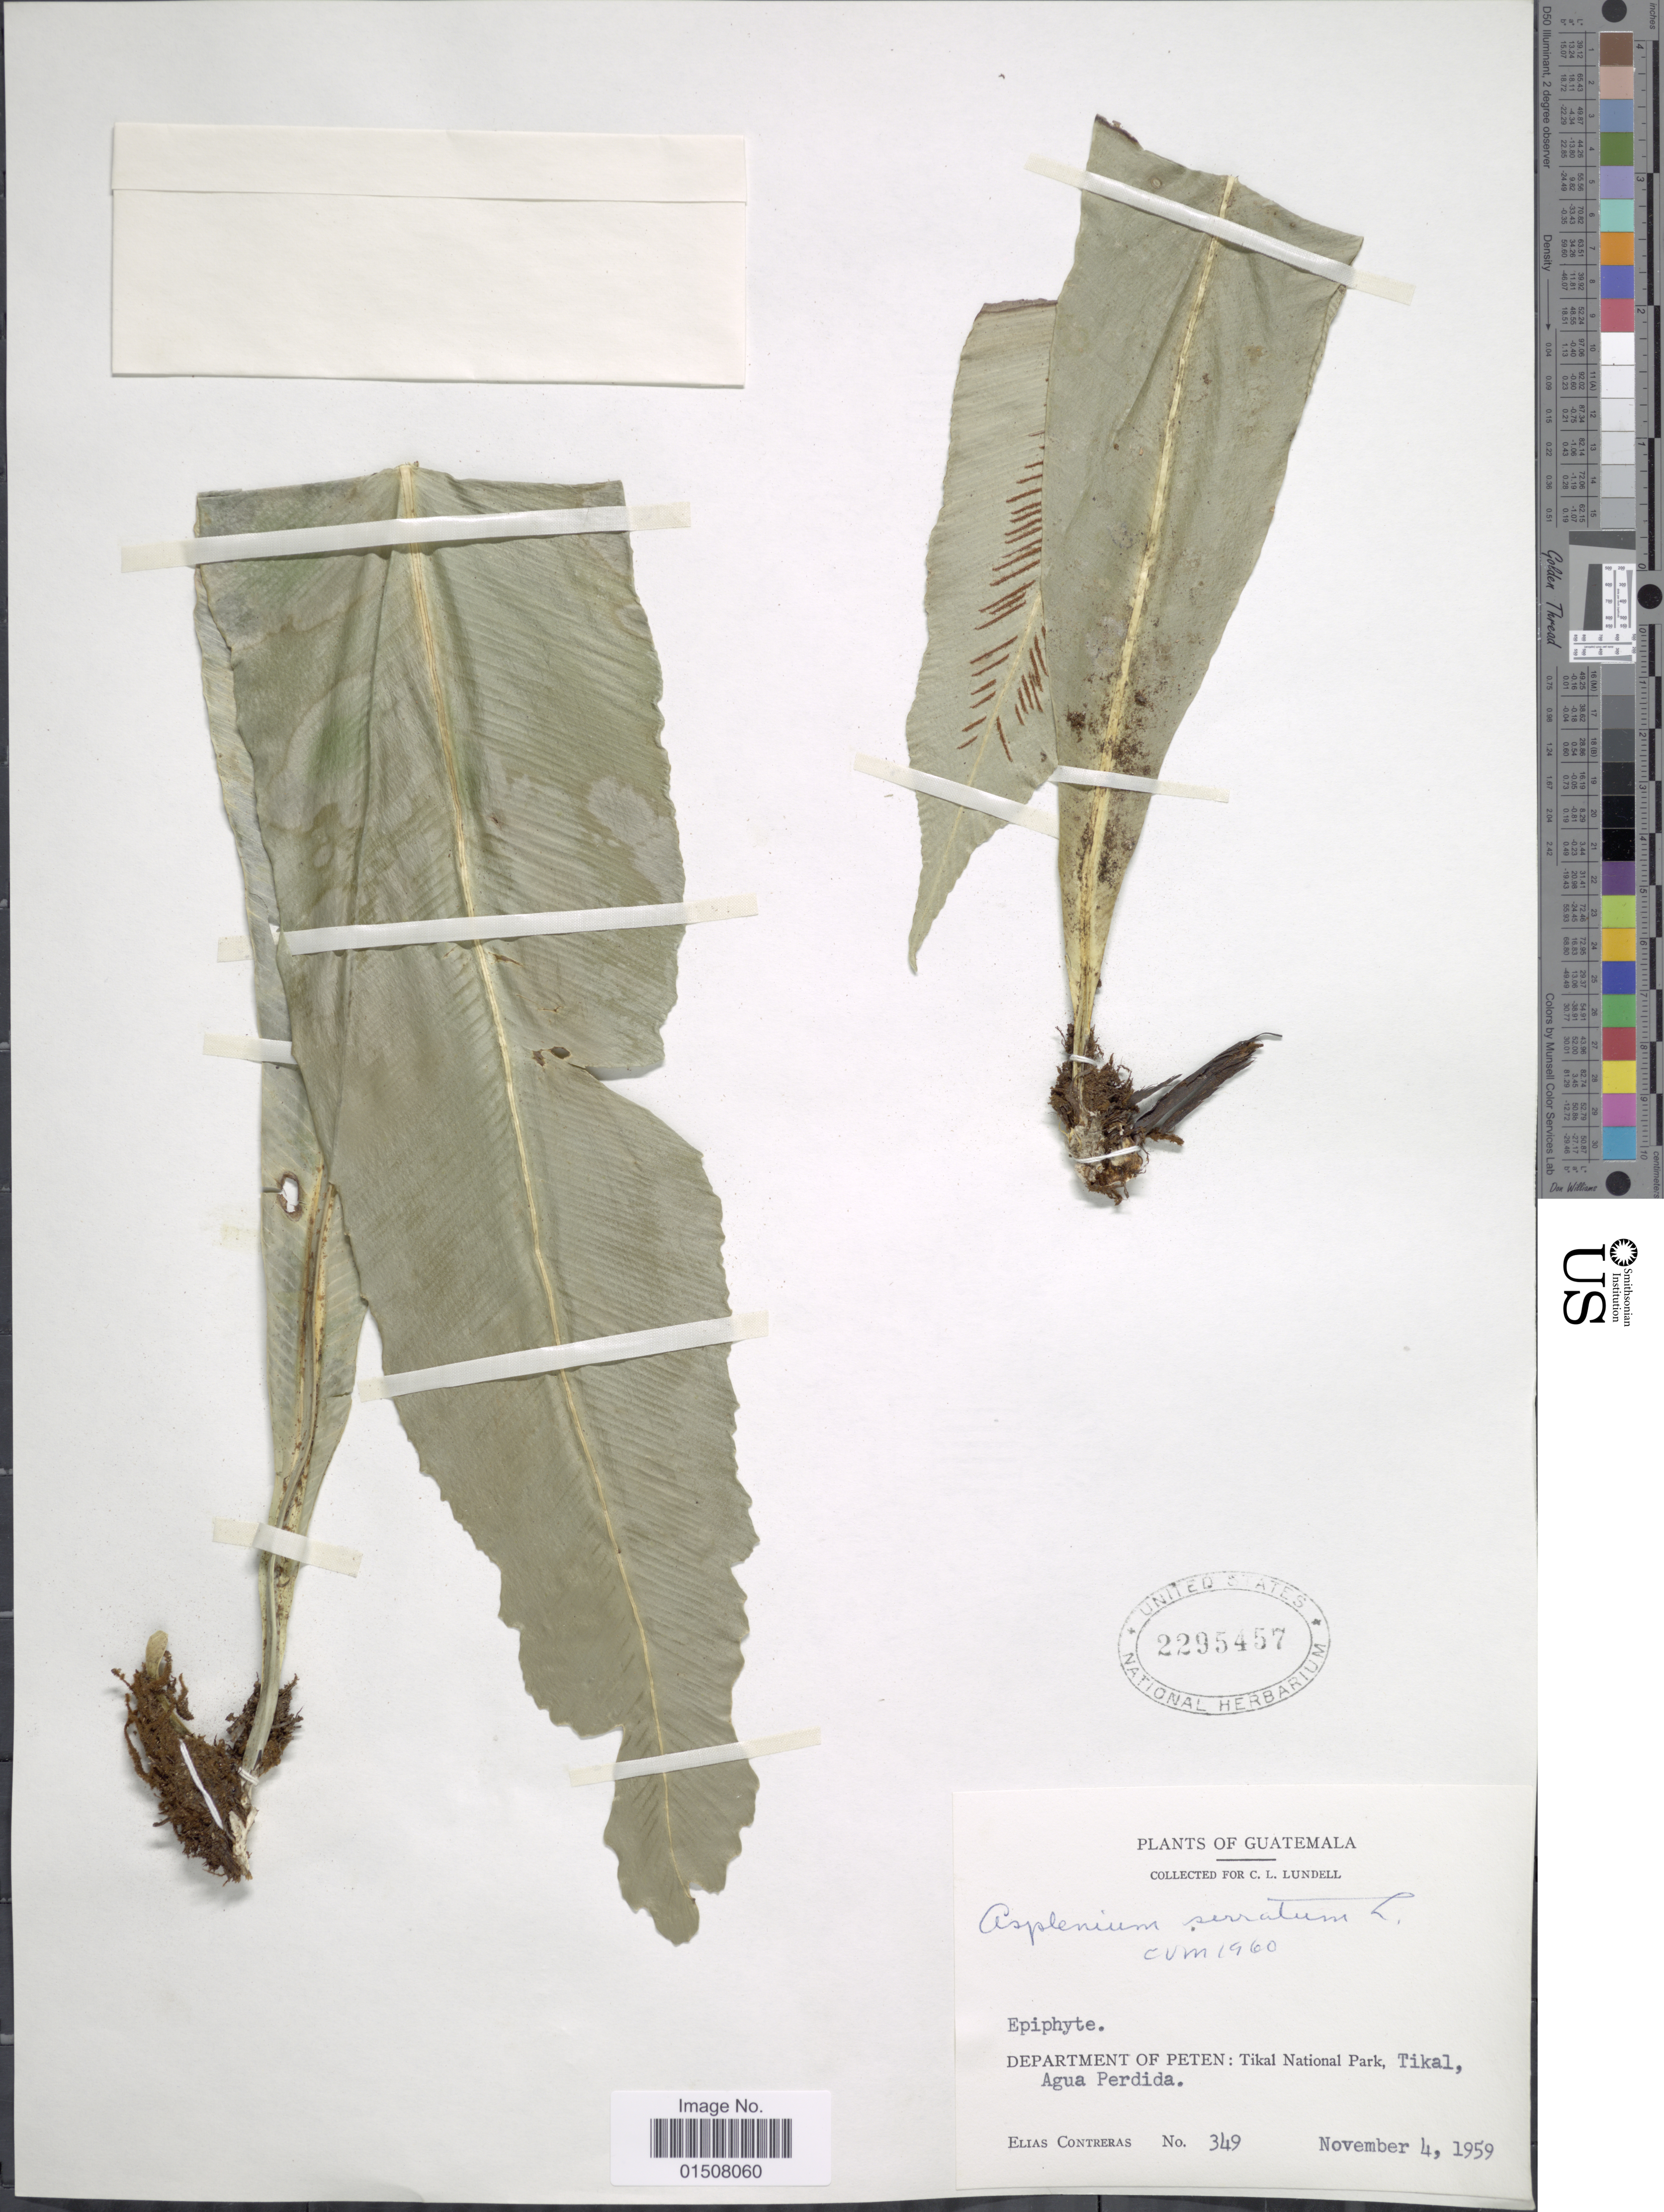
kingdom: Plantae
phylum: Tracheophyta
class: Polypodiopsida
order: Polypodiales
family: Aspleniaceae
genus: Asplenium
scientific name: Asplenium serratum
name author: L.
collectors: E. Contreras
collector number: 349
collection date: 1959-11-04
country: Guatemala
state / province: El Petén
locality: Department of Peten; Tikal National Park, Tikal, Agua Perdida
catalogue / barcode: US 2295457